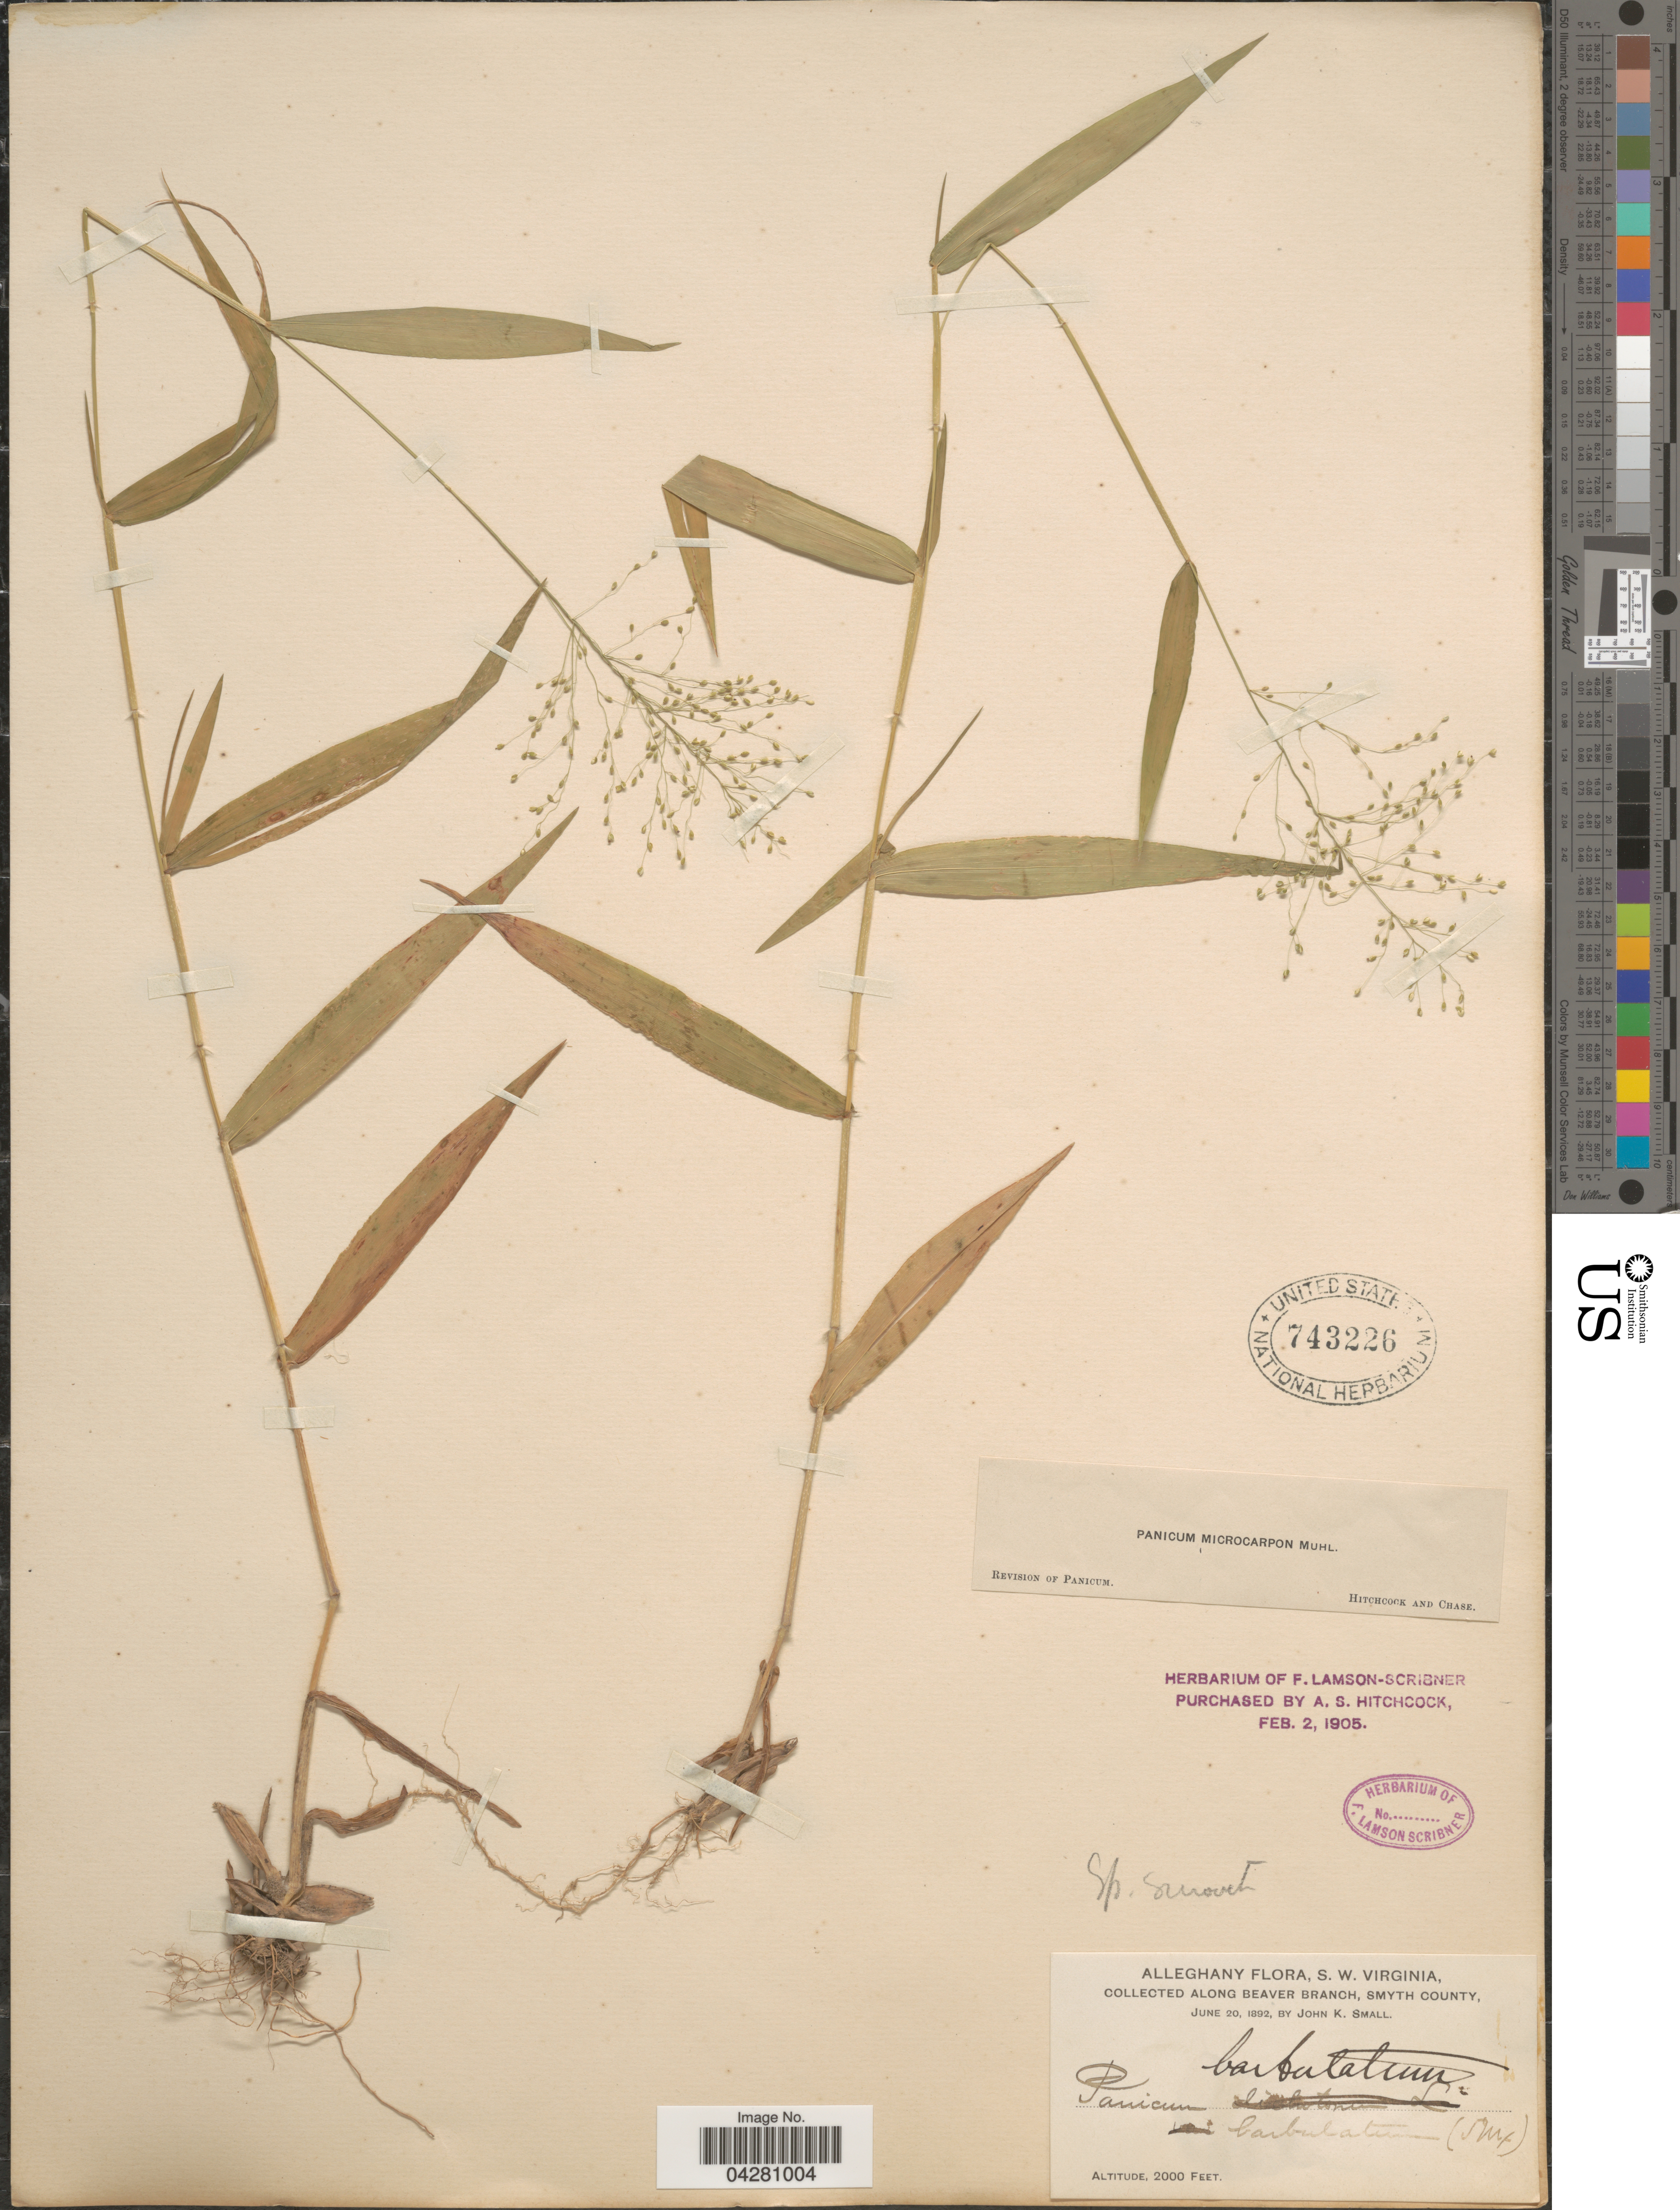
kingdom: Plantae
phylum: Tracheophyta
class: Liliopsida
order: Poales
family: Poaceae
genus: Dichanthelium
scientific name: Dichanthelium dichotomum var. dichotomum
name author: (L.) Gould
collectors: J. K. Small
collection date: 1892-06-20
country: United States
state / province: Virginia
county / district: Smyth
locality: Alleghany S. W. Virginia, along Beaver Branch.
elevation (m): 610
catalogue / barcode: US 743226